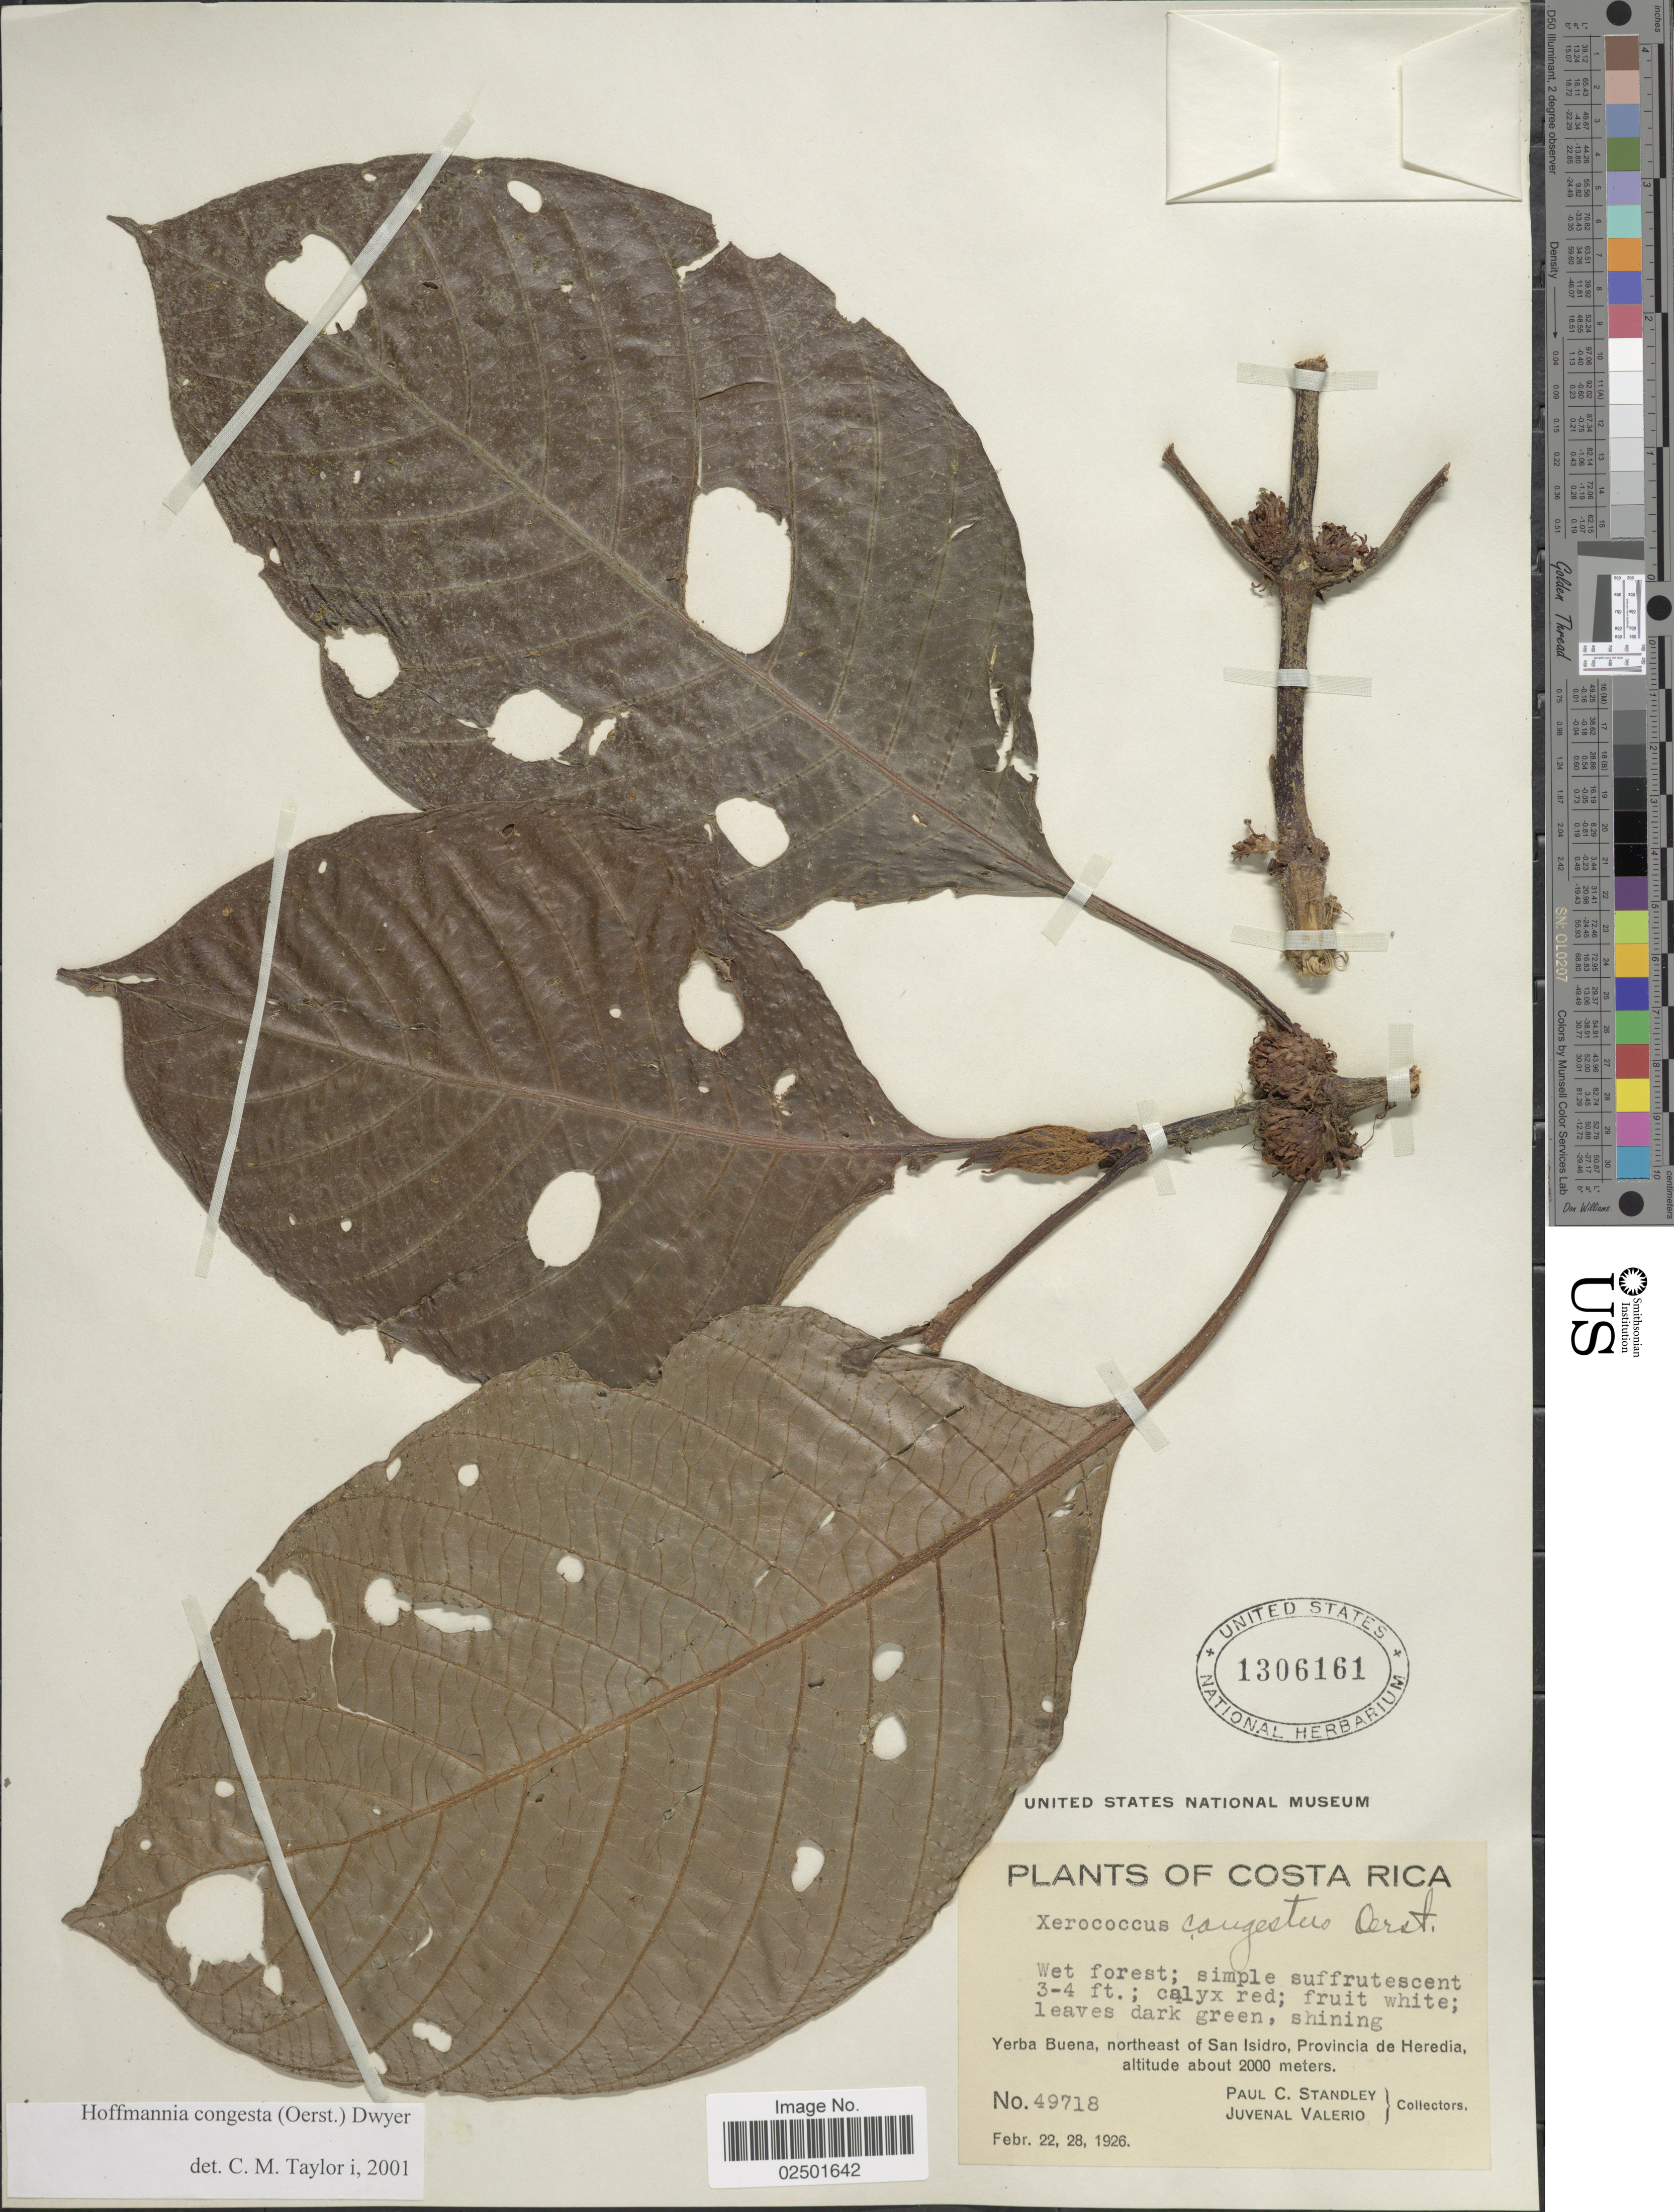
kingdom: Plantae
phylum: Tracheophyta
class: Magnoliopsida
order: Gentianales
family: Rubiaceae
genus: Hoffmannia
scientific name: Hoffmannia congesta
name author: (Oerst.) Dwyer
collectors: P. C. Standley & J. Valerio R.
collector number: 49718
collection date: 1926-02-22/1926-02-28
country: Costa Rica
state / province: Heredia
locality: Yerba Buena, northeast of San Isidro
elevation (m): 2000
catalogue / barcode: US 1306161